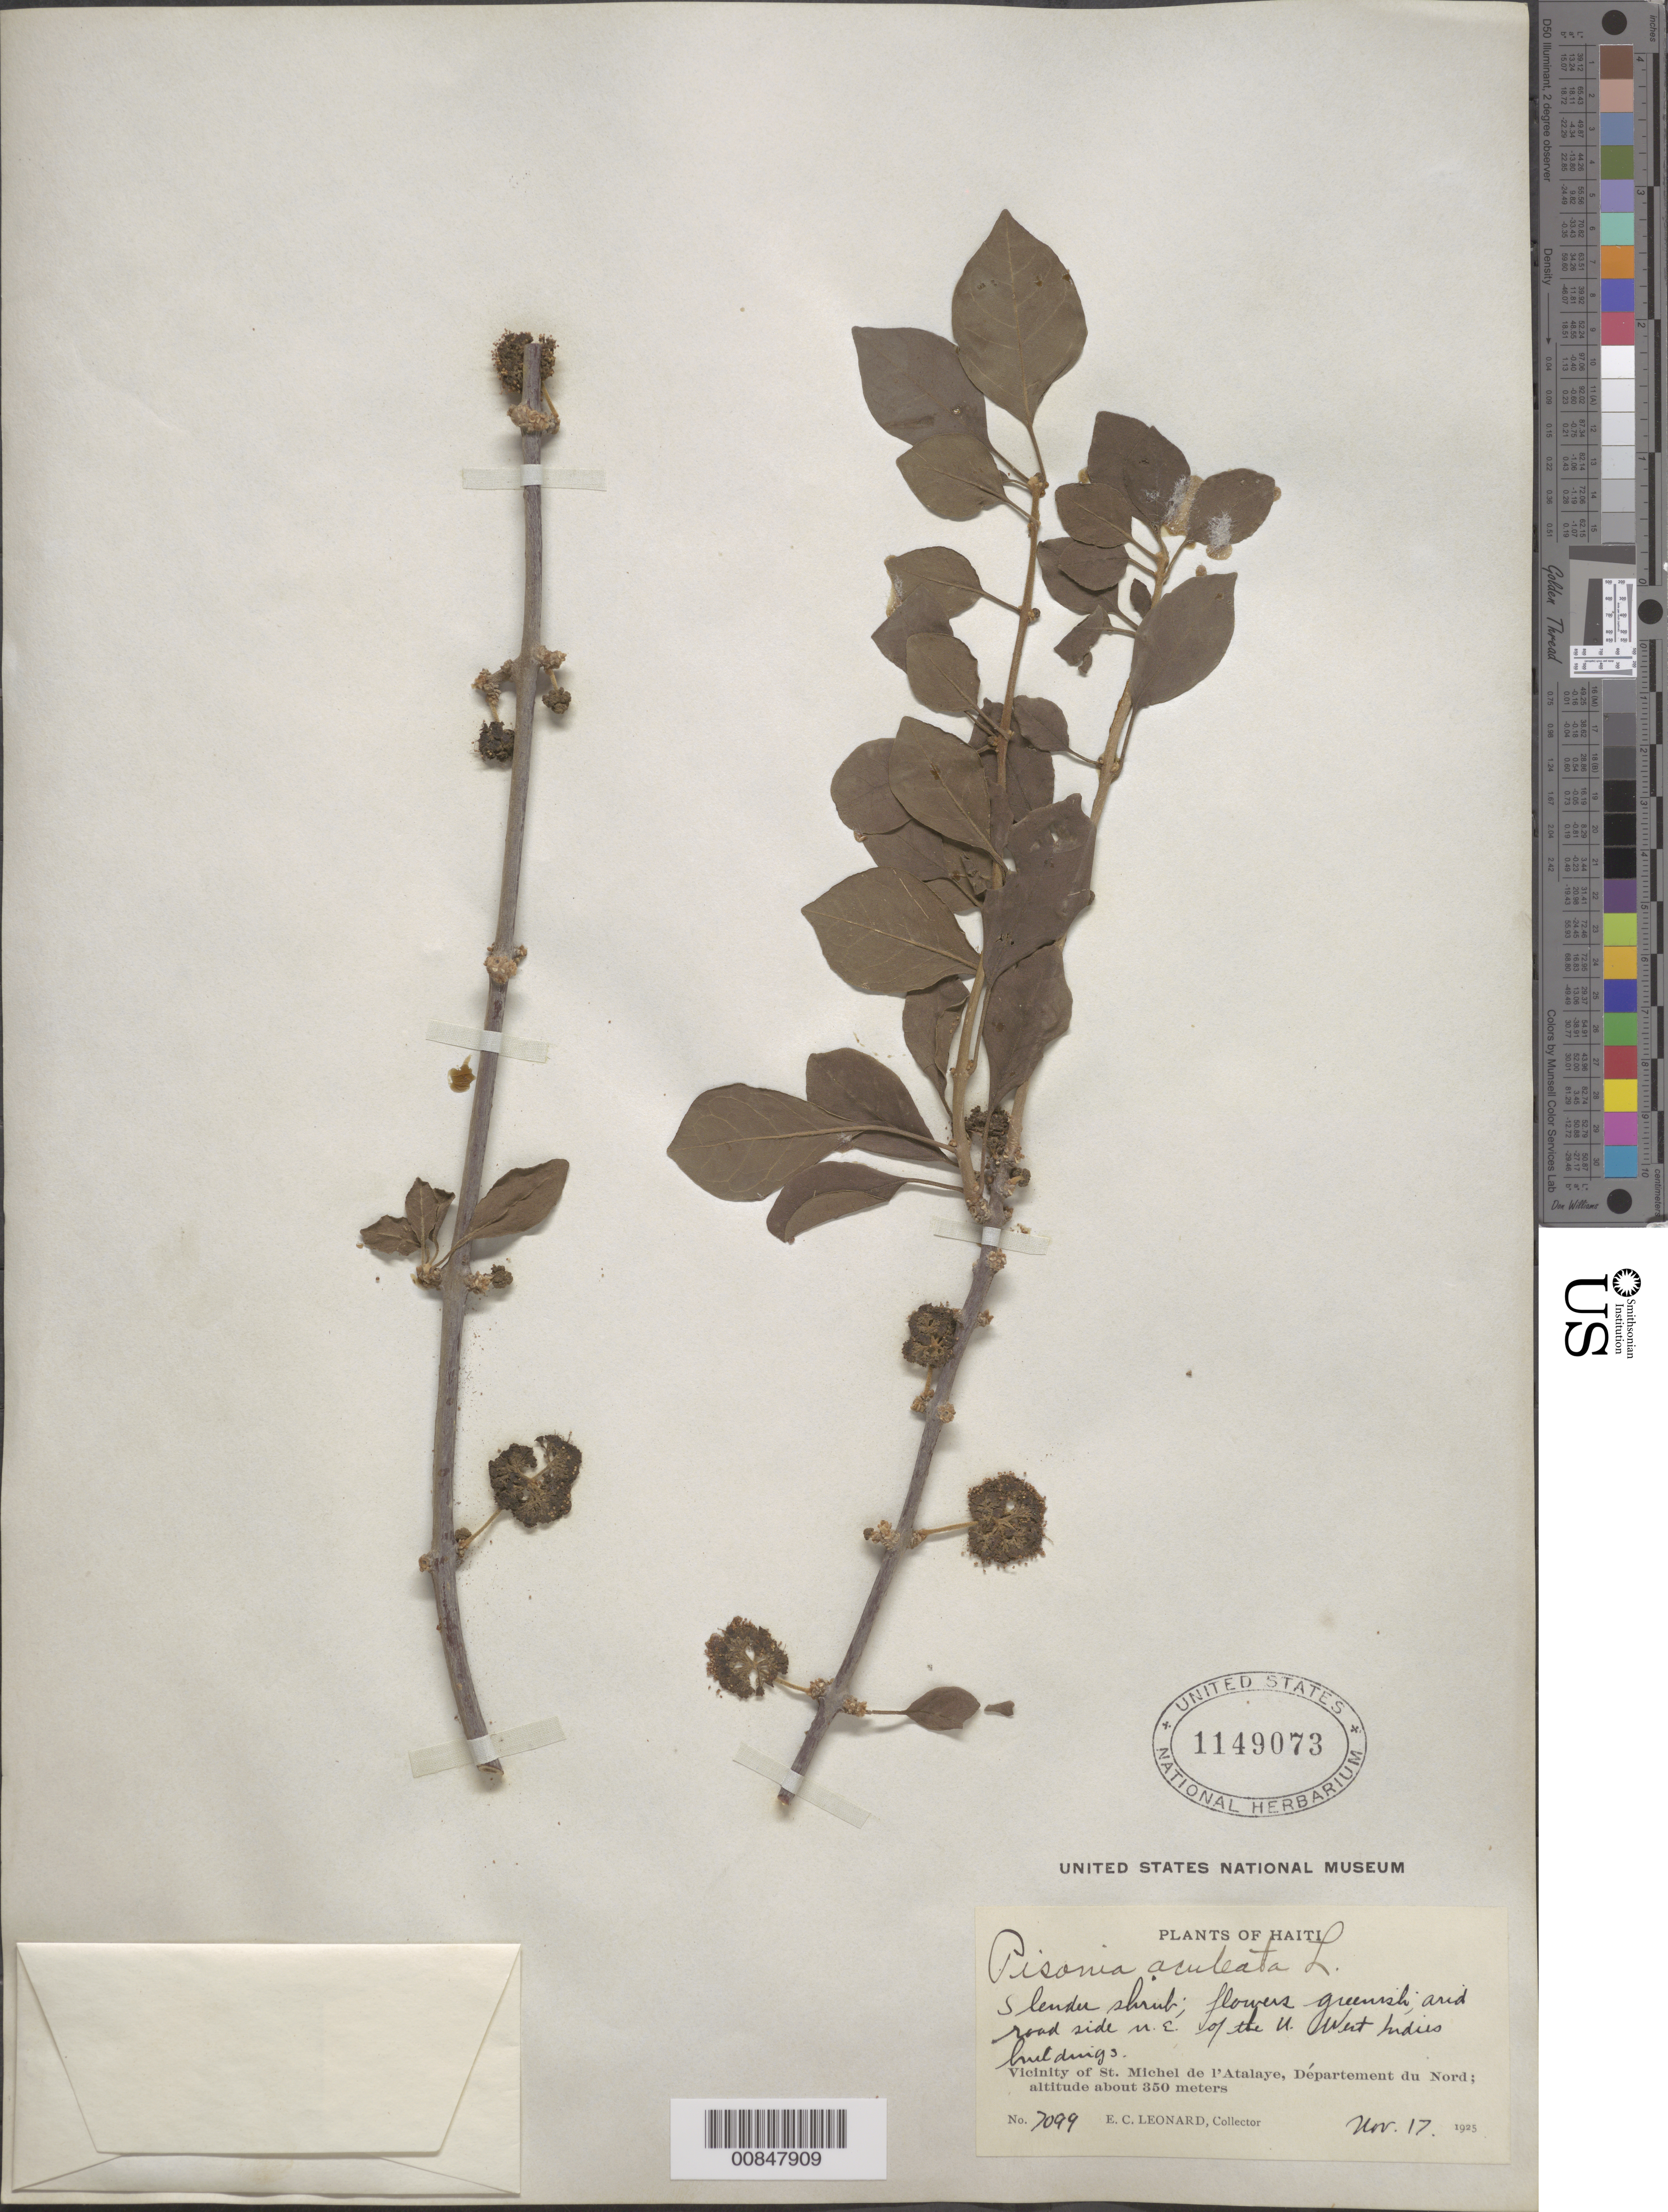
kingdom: Plantae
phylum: Tracheophyta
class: Magnoliopsida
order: Caryophyllales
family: Nyctaginaceae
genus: Pisonia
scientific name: Pisonia aculeata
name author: L.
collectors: E. C. Leonard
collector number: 7099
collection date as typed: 17 Nov 1925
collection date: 1925-11-17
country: Haiti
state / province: Nord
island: Hispaniola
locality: Vicinity of St. Michel de l'Atalaye.Side N.E. of the U. West Indies buildings.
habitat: Arid road.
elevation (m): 350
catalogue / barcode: US 1149073